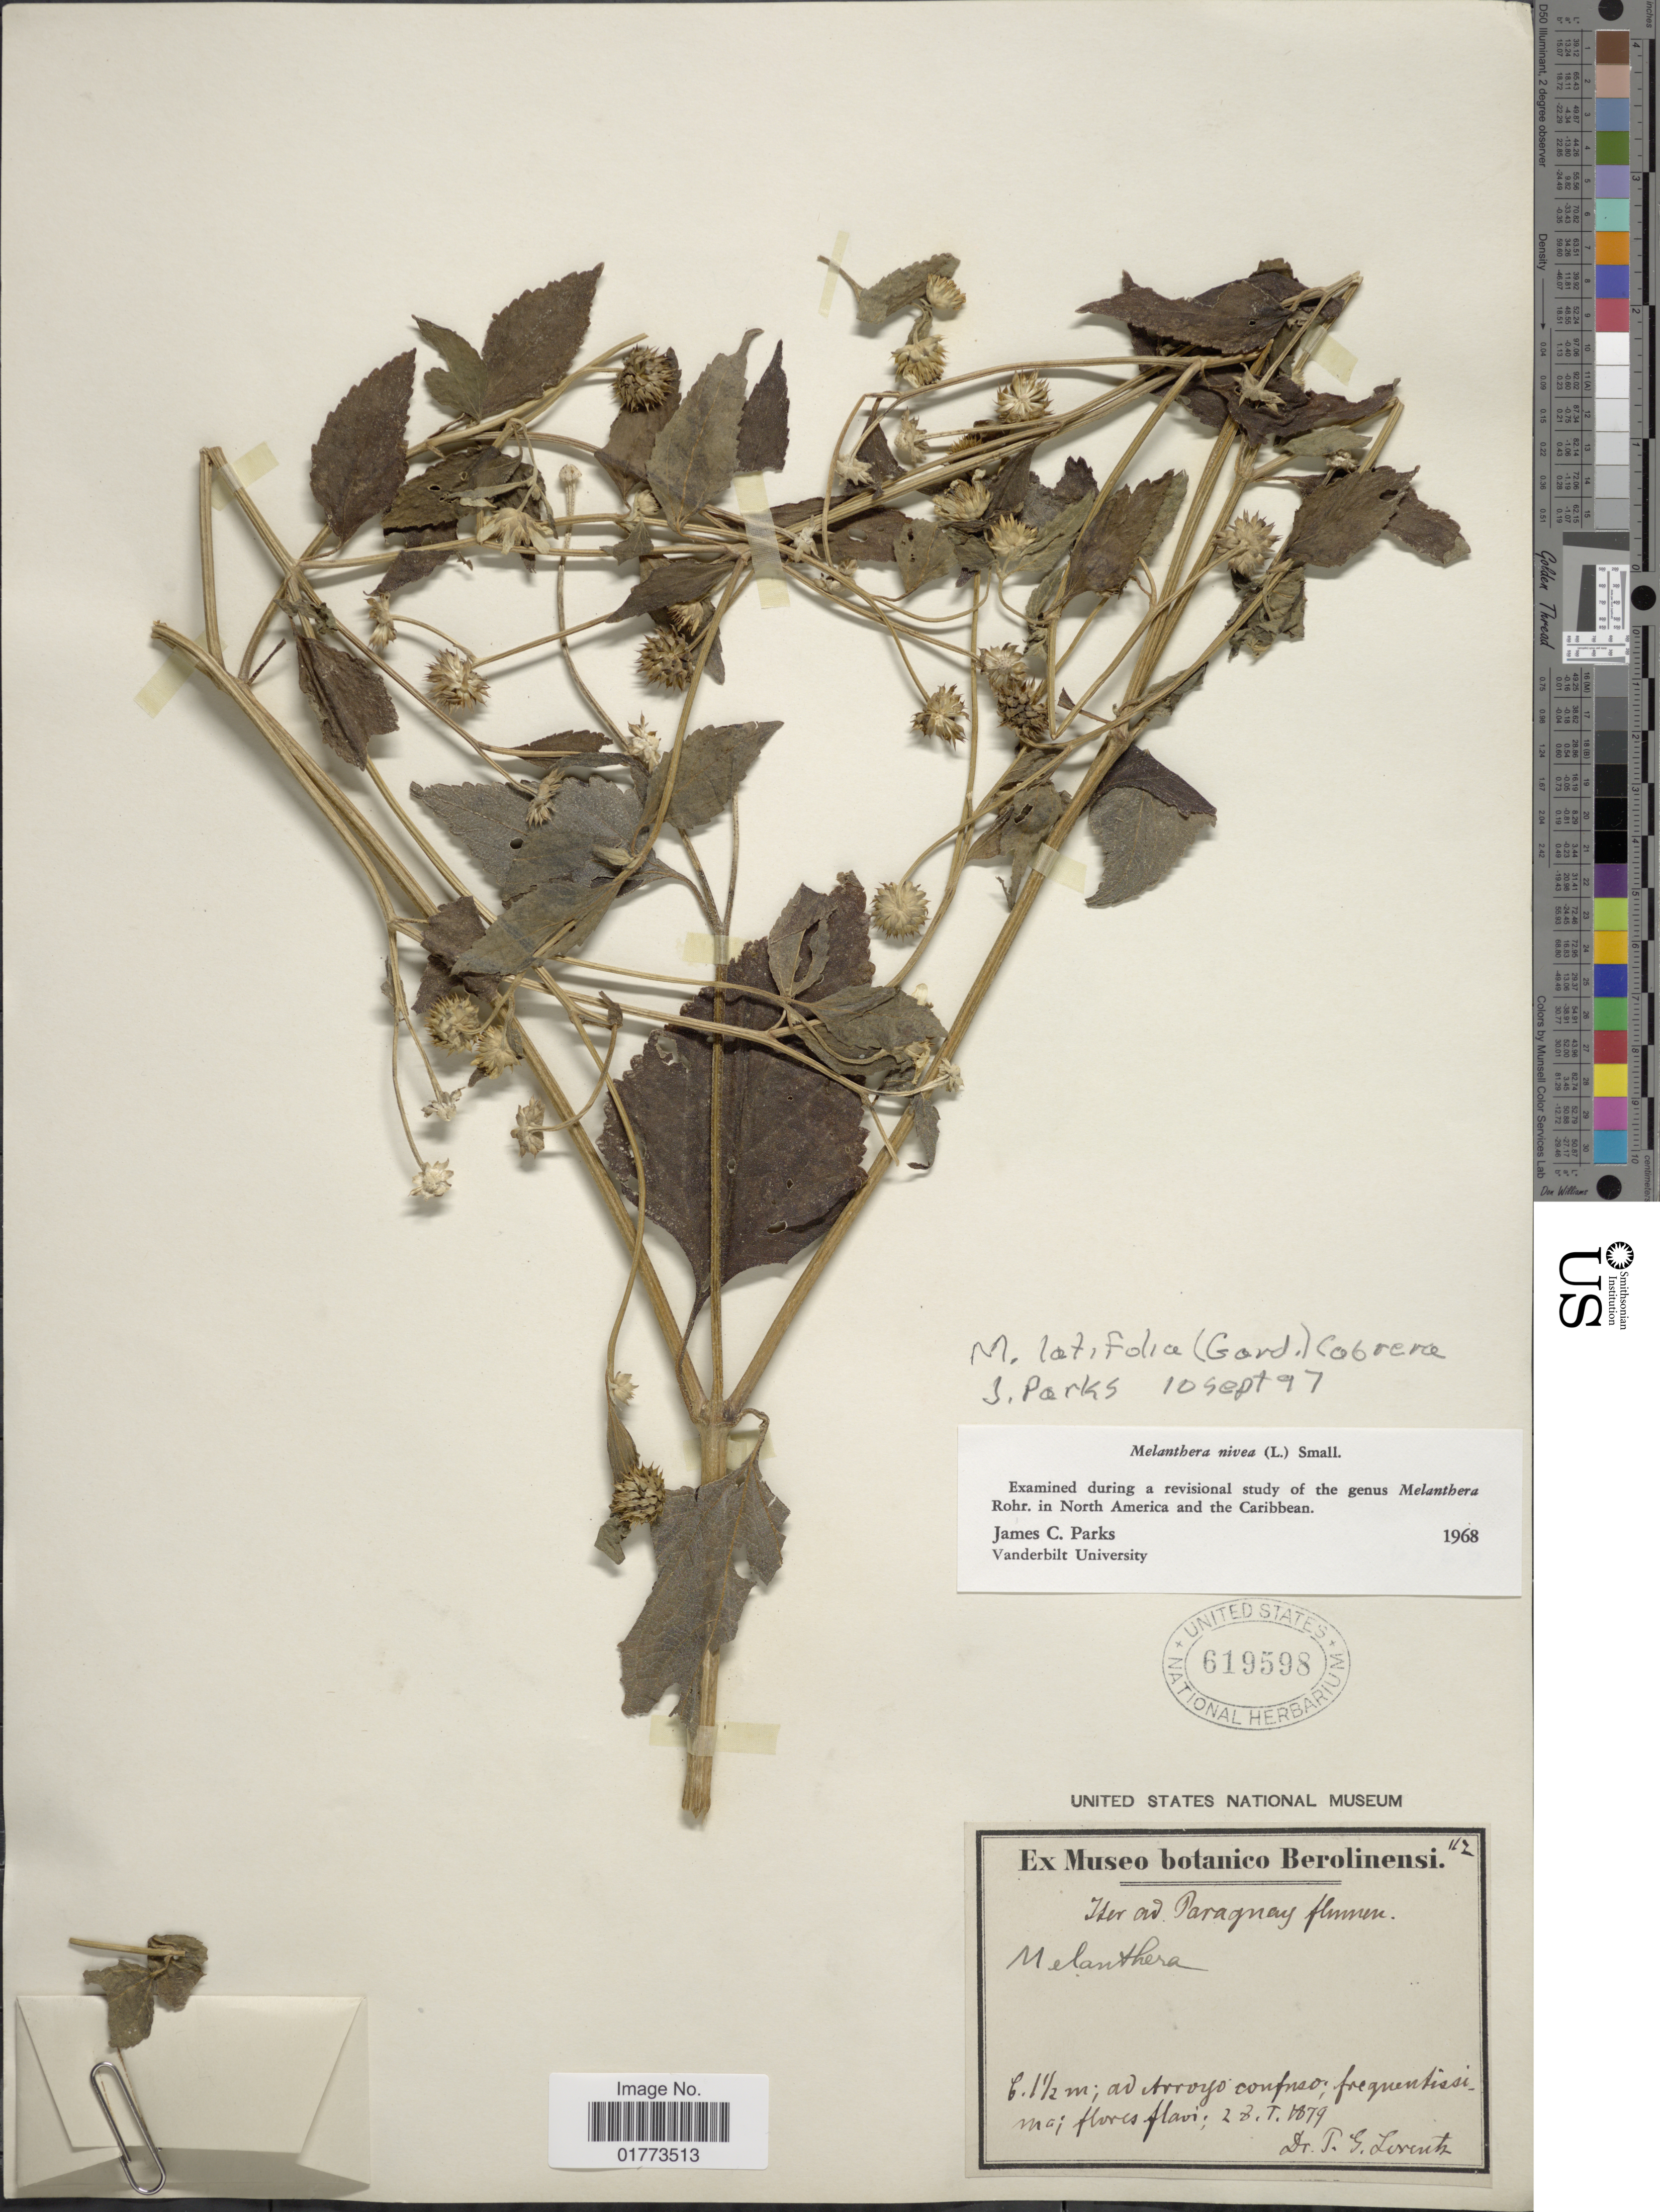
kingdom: Plantae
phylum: Tracheophyta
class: Magnoliopsida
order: Asterales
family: Asteraceae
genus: Melanthera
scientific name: Melanthera latifolia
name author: (Gardner)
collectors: P. G. Lorentz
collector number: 167*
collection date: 1879-01-02/1879-01-03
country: Paraguay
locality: Ad Arroyo confuso.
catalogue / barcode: US 619598